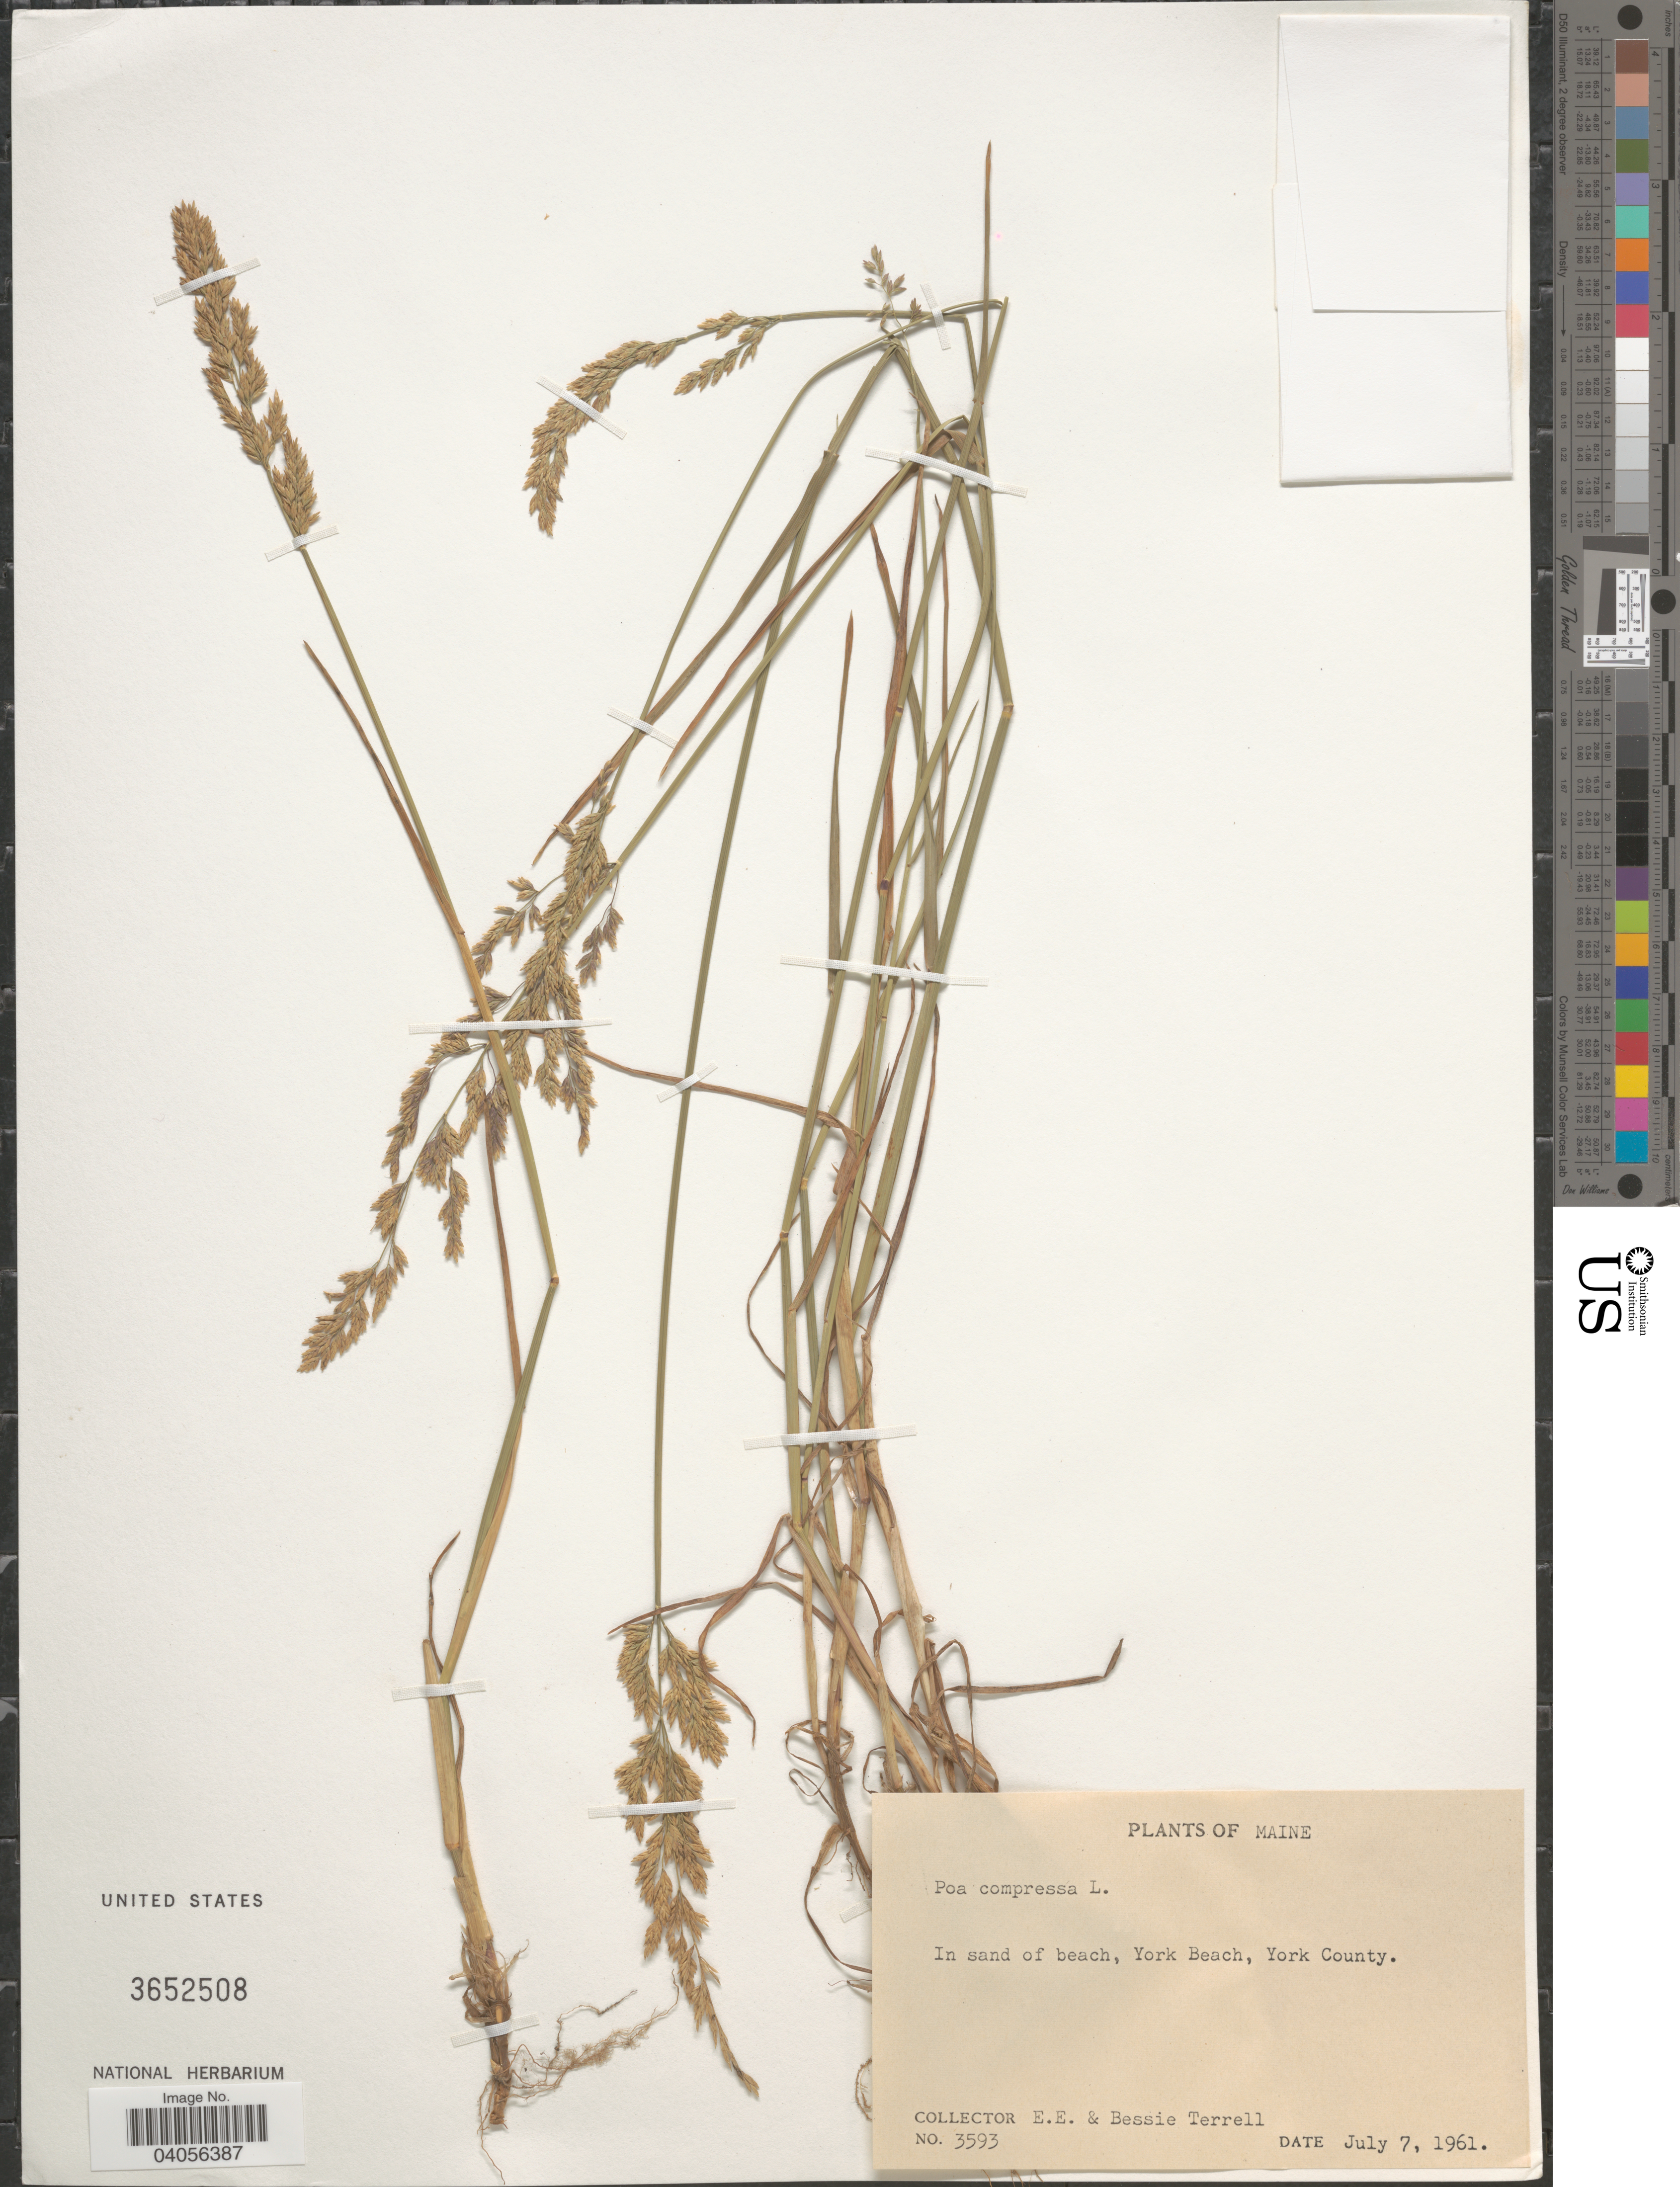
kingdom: Plantae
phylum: Tracheophyta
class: Liliopsida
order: Poales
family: Poaceae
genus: Poa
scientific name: Poa compressa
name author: L.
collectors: E. E. Terrell & B. Terrell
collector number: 3593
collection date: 1961-07-07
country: United States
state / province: Maine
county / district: York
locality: In sand of beach, York Beach, York County.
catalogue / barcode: US 3652508